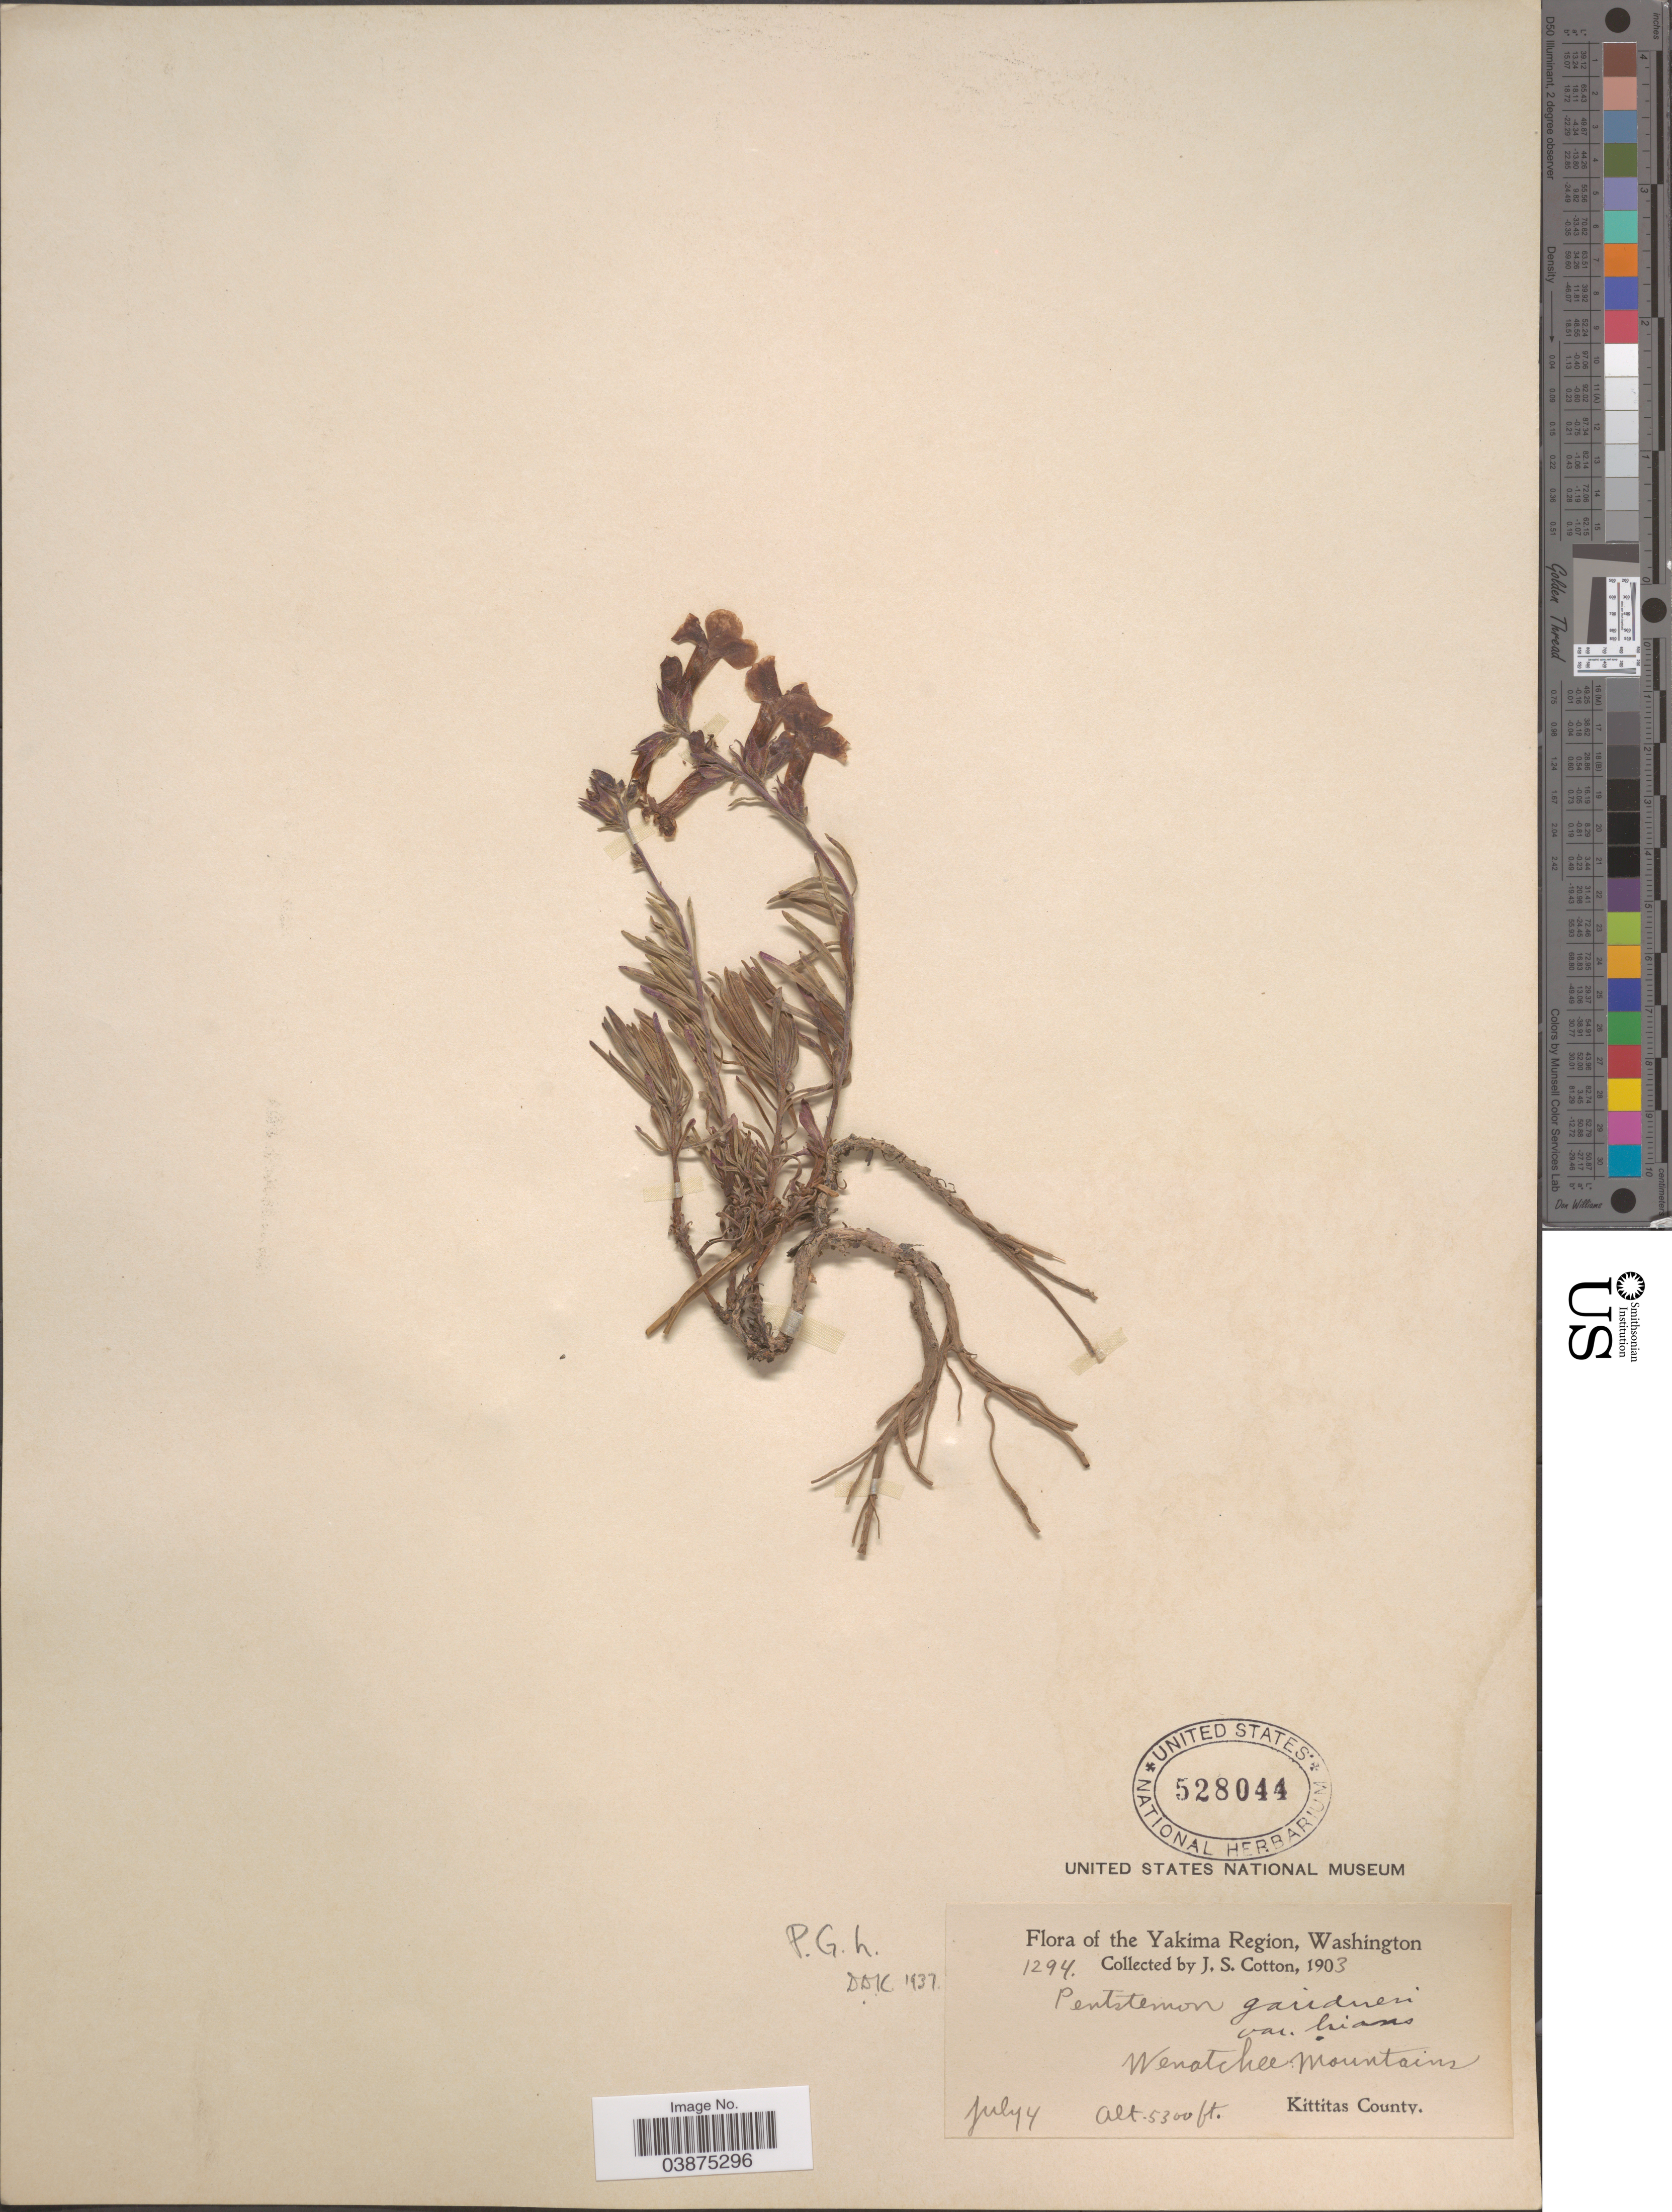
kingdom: Plantae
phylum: Tracheophyta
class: Magnoliopsida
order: Lamiales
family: Plantaginaceae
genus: Penstemon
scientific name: Penstemon gairdneri subsp. hians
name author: (Piper) D.D. Keck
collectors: J. S. Cotton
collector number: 1294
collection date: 1903-07-04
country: United States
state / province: Washington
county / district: Kittitas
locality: Yakima Region. Wenatchee Mountains. Kittitas County.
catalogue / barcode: US 528044